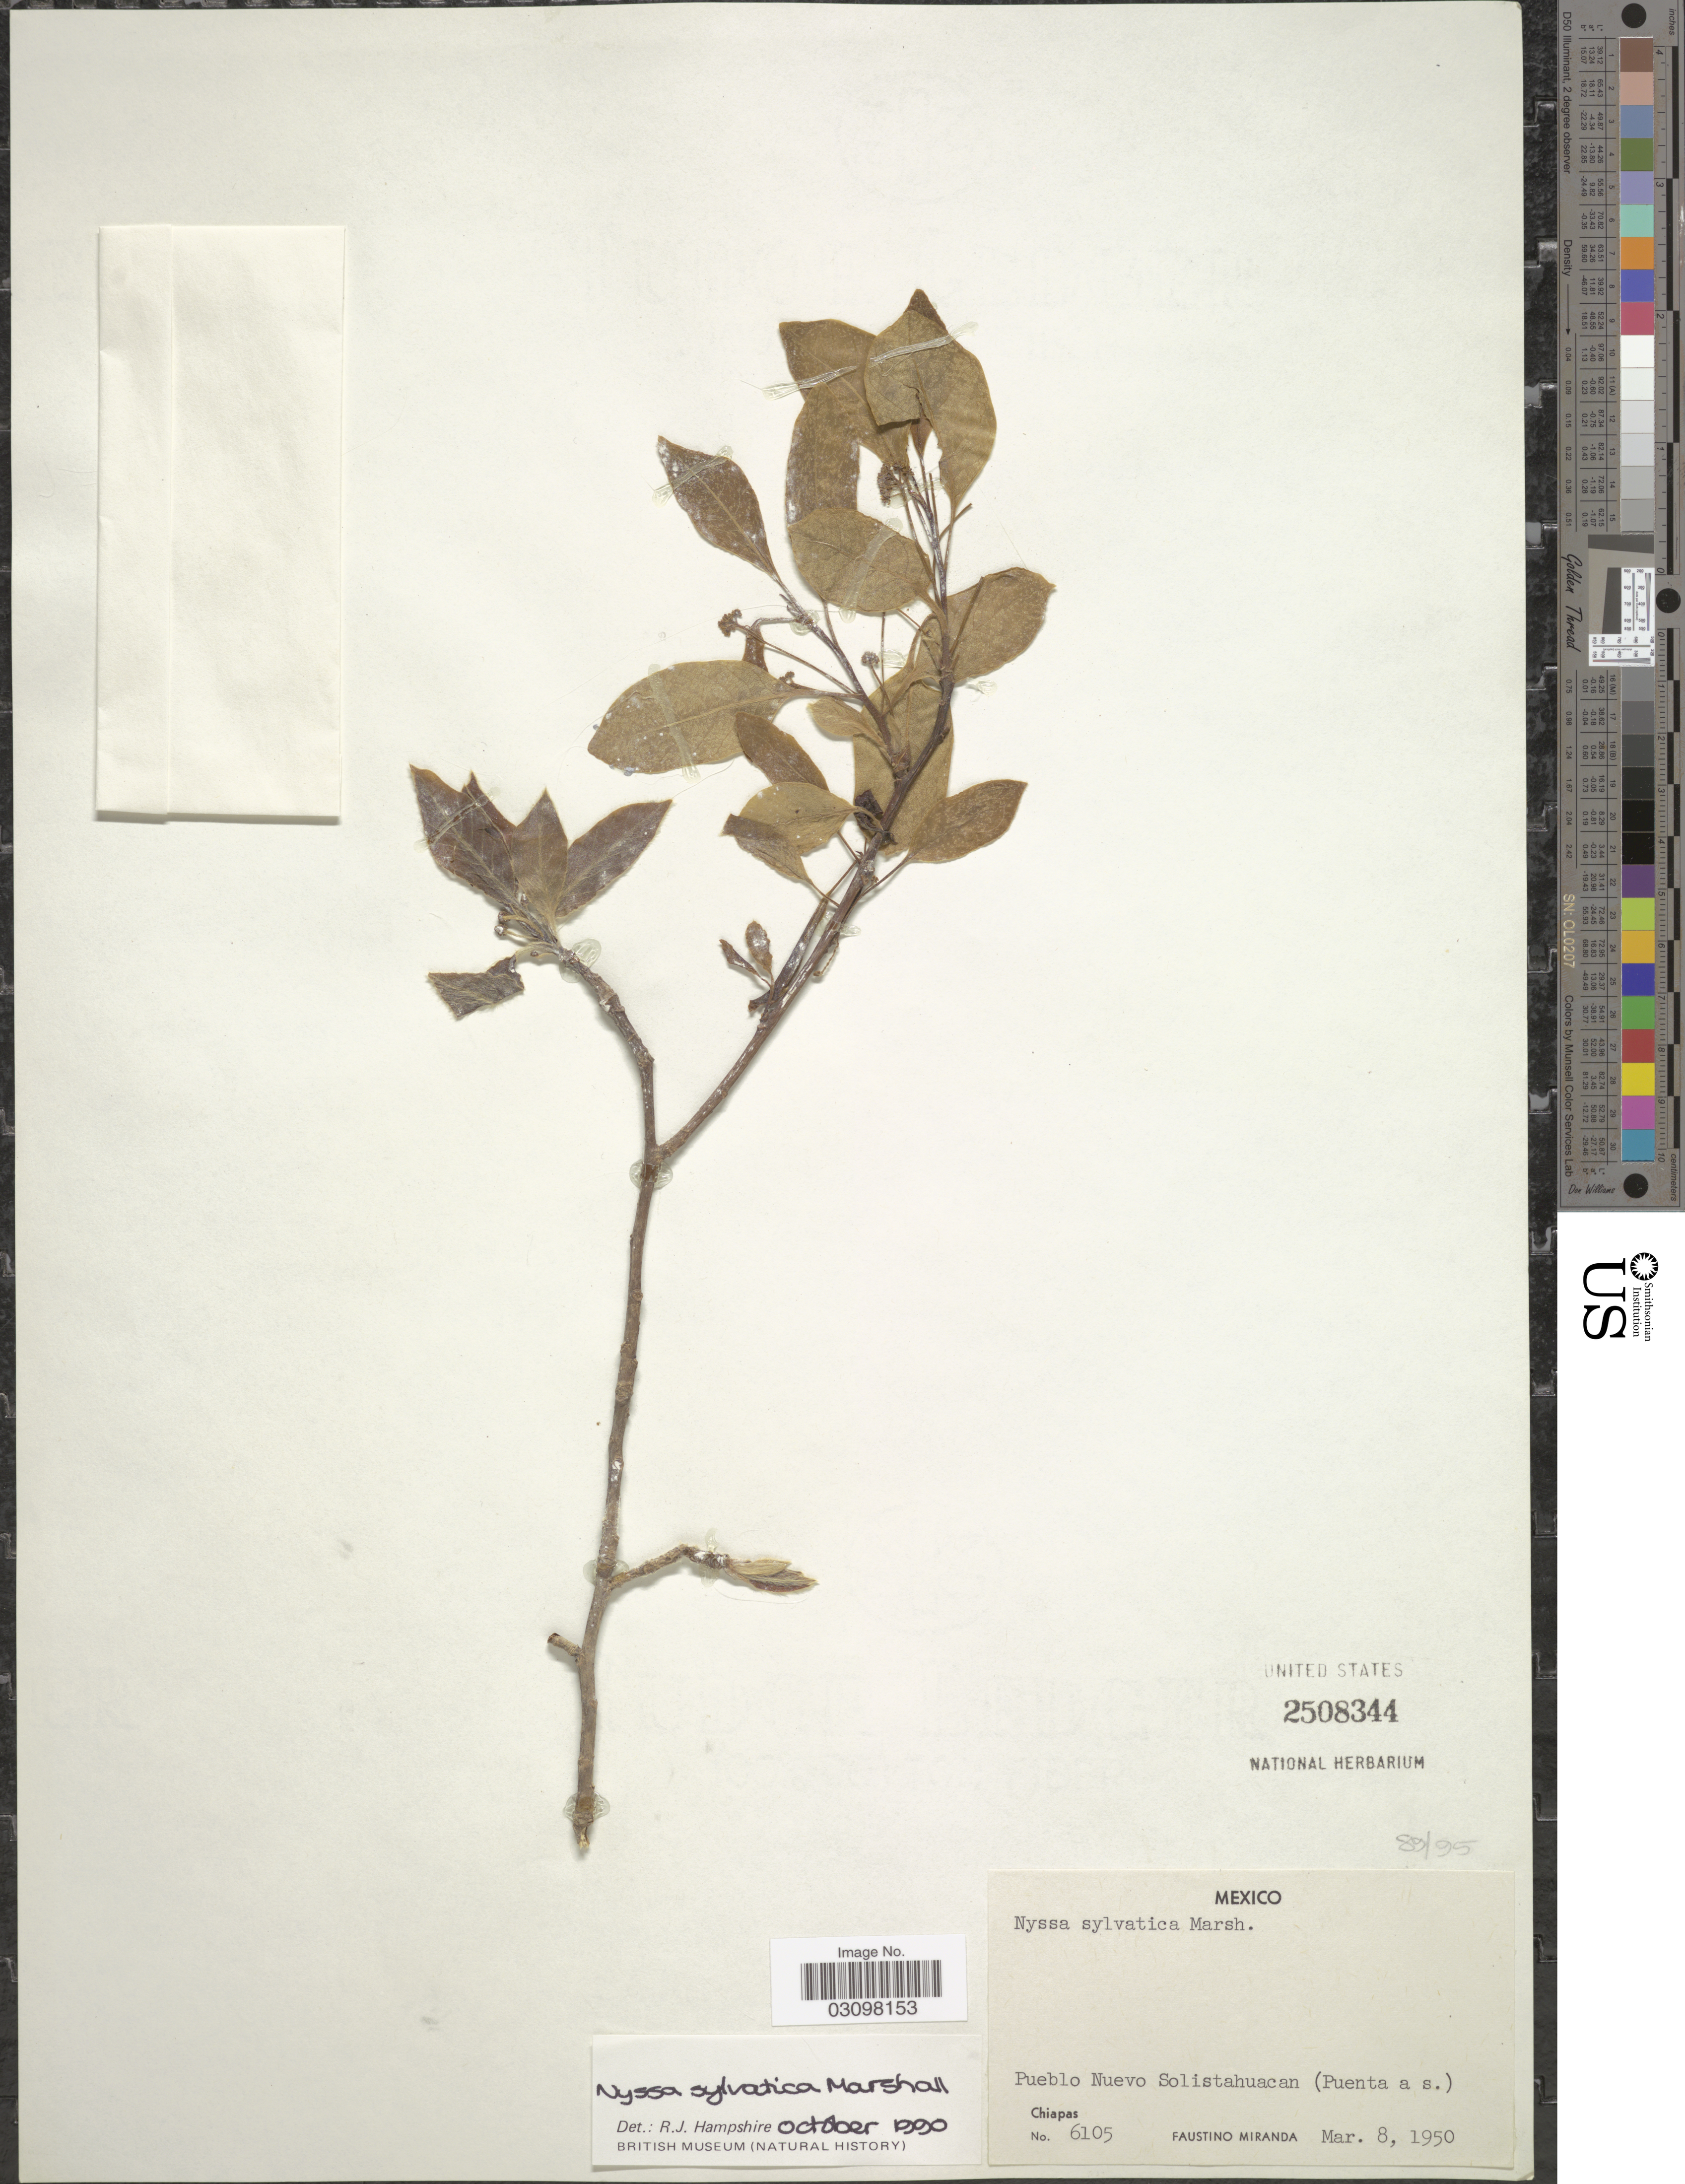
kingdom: Plantae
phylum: Tracheophyta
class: Magnoliopsida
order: Cornales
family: Nyssaceae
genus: Nyssa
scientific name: Nyssa sylvatica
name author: Marshall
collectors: F. Miranda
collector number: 6105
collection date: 1950-03-08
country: Mexico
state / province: Chiapas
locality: Pueblo Nuevo Solistahuacan (Puenta a s.).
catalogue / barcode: US 2508344